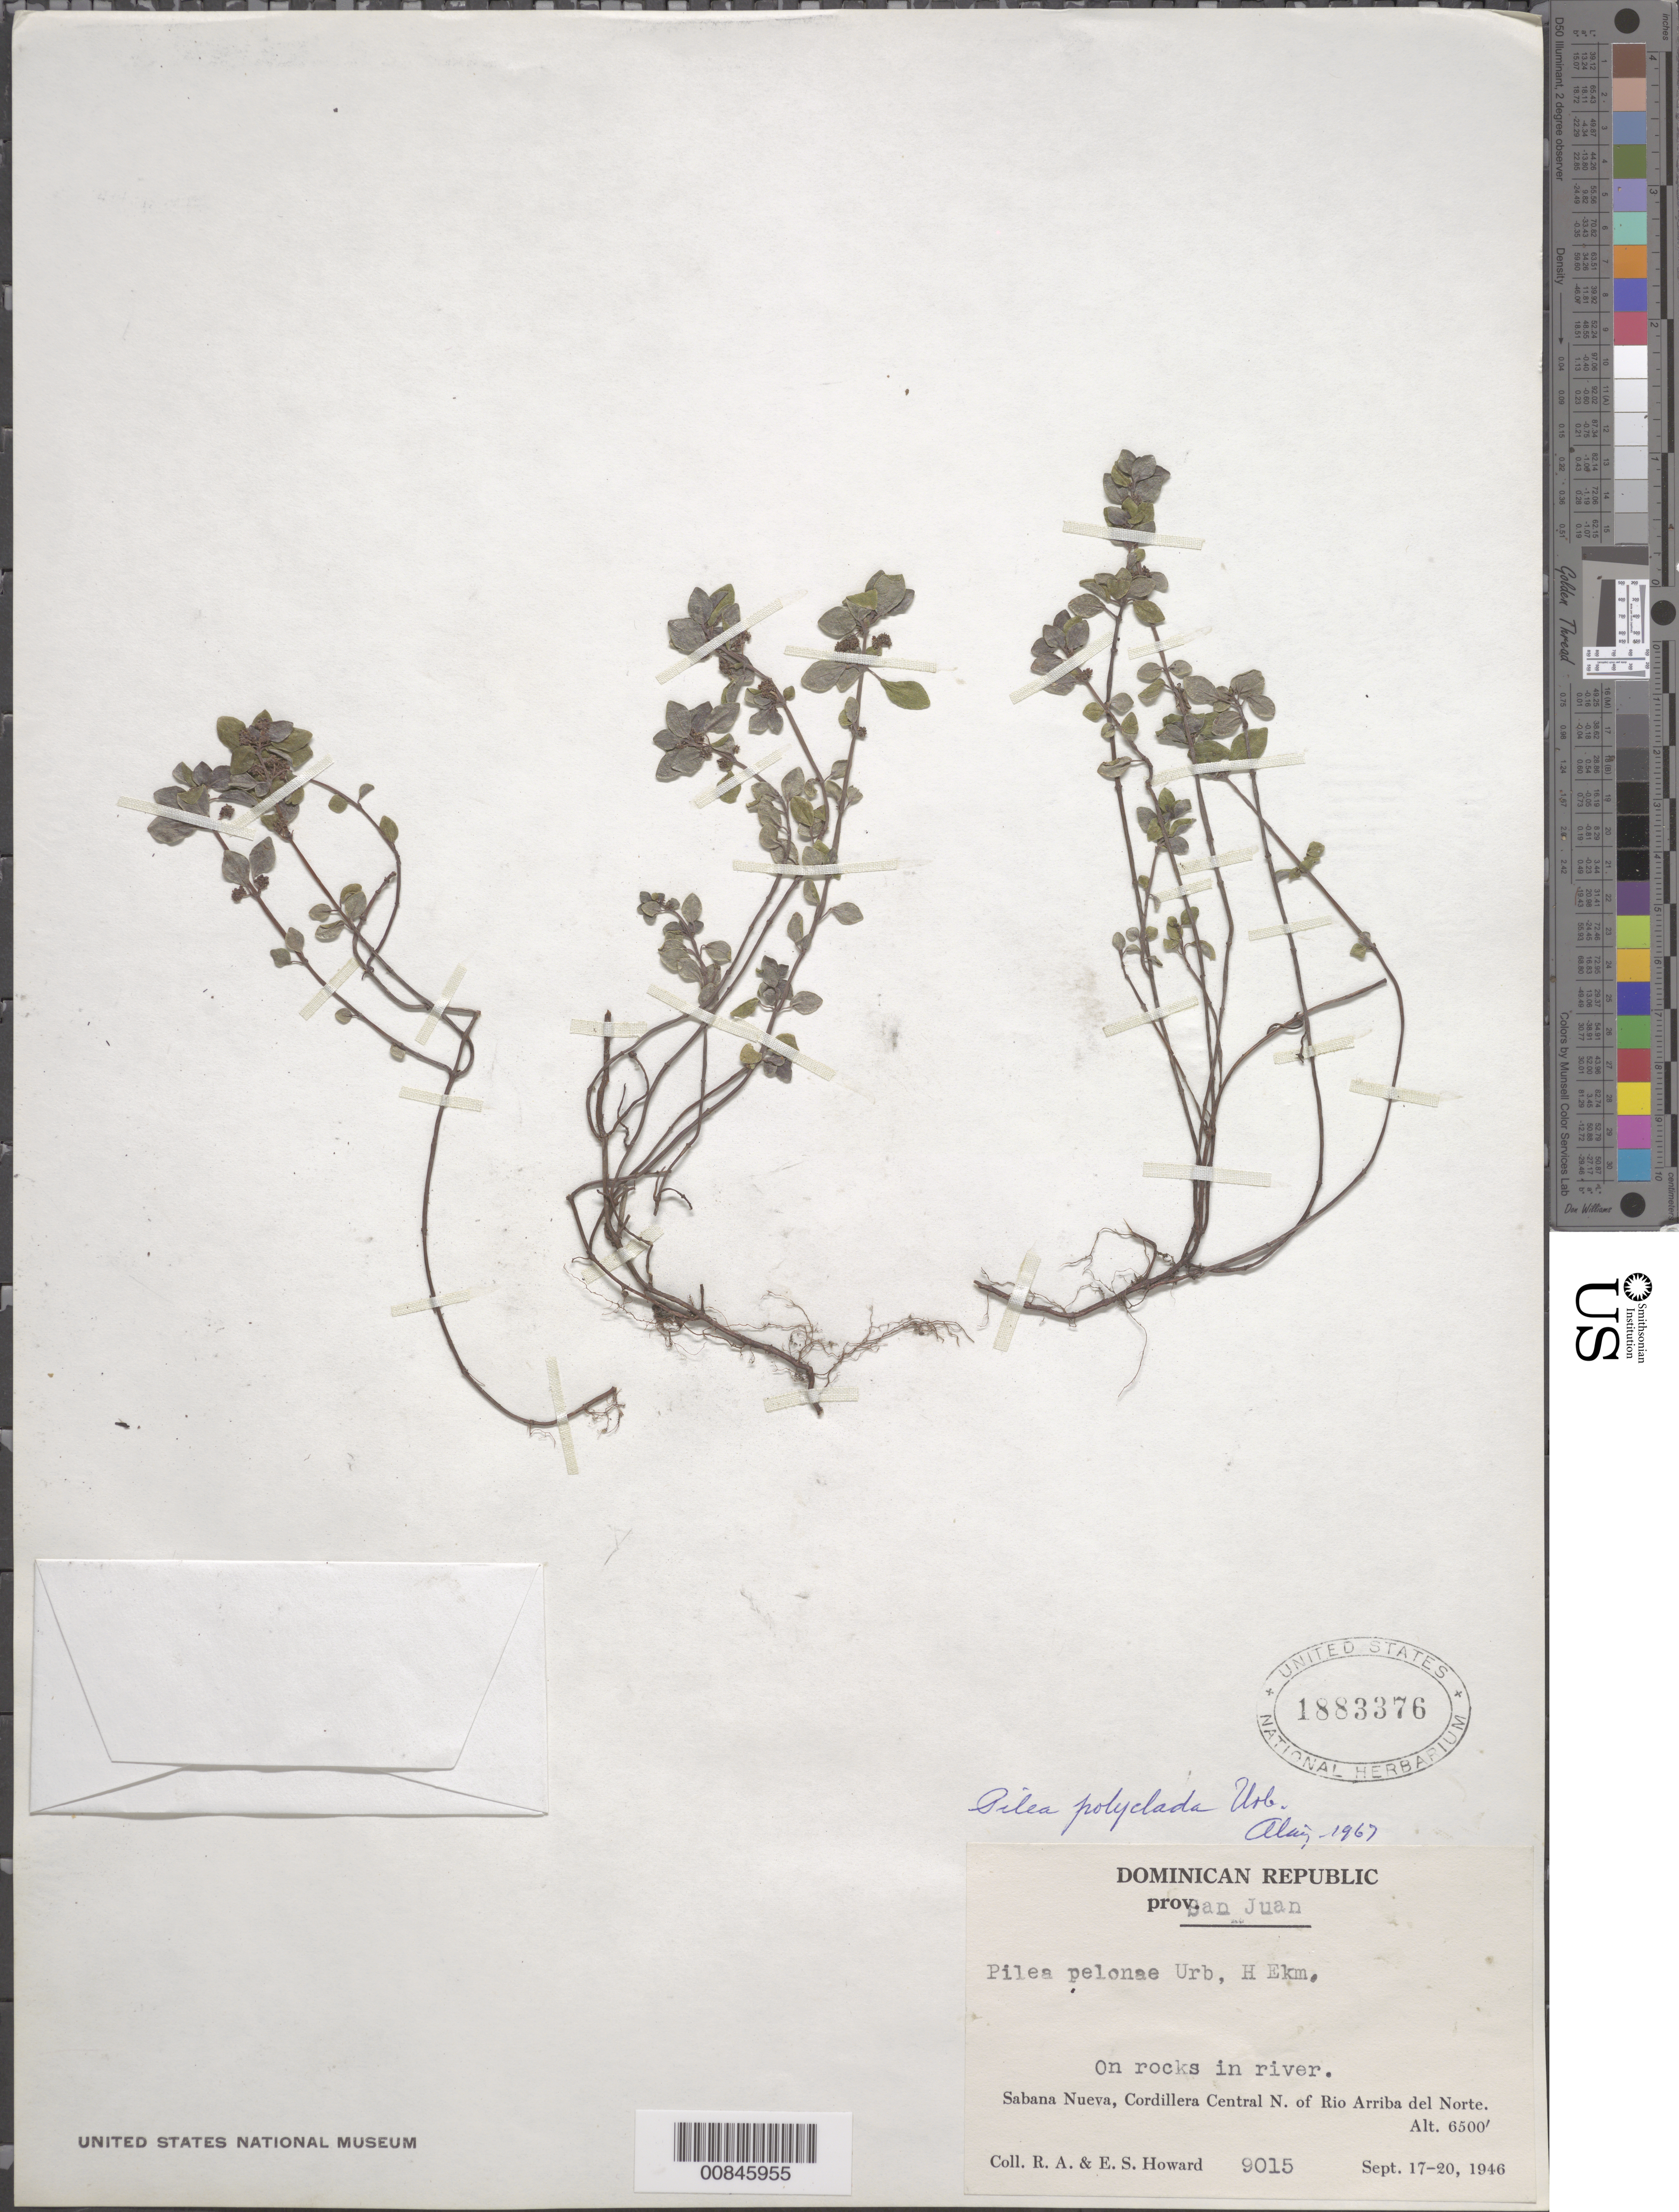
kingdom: Plantae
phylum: Tracheophyta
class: Magnoliopsida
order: Rosales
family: Urticaceae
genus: Pilea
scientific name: Pilea polyclada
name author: Urb.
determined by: Liogier, Alain H.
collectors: R. A. Howard & E. S. Howard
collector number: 9015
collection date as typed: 17 Sep 1946 to 20 Sep 1946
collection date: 1946-09-17/1946-09-20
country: Dominican Republic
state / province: San Juan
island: Hispaniola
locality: Sabana Nueva, Cordillera Central N. of Río Arriba del Norte.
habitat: On rocks in river.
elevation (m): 1981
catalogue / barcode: US 1883376